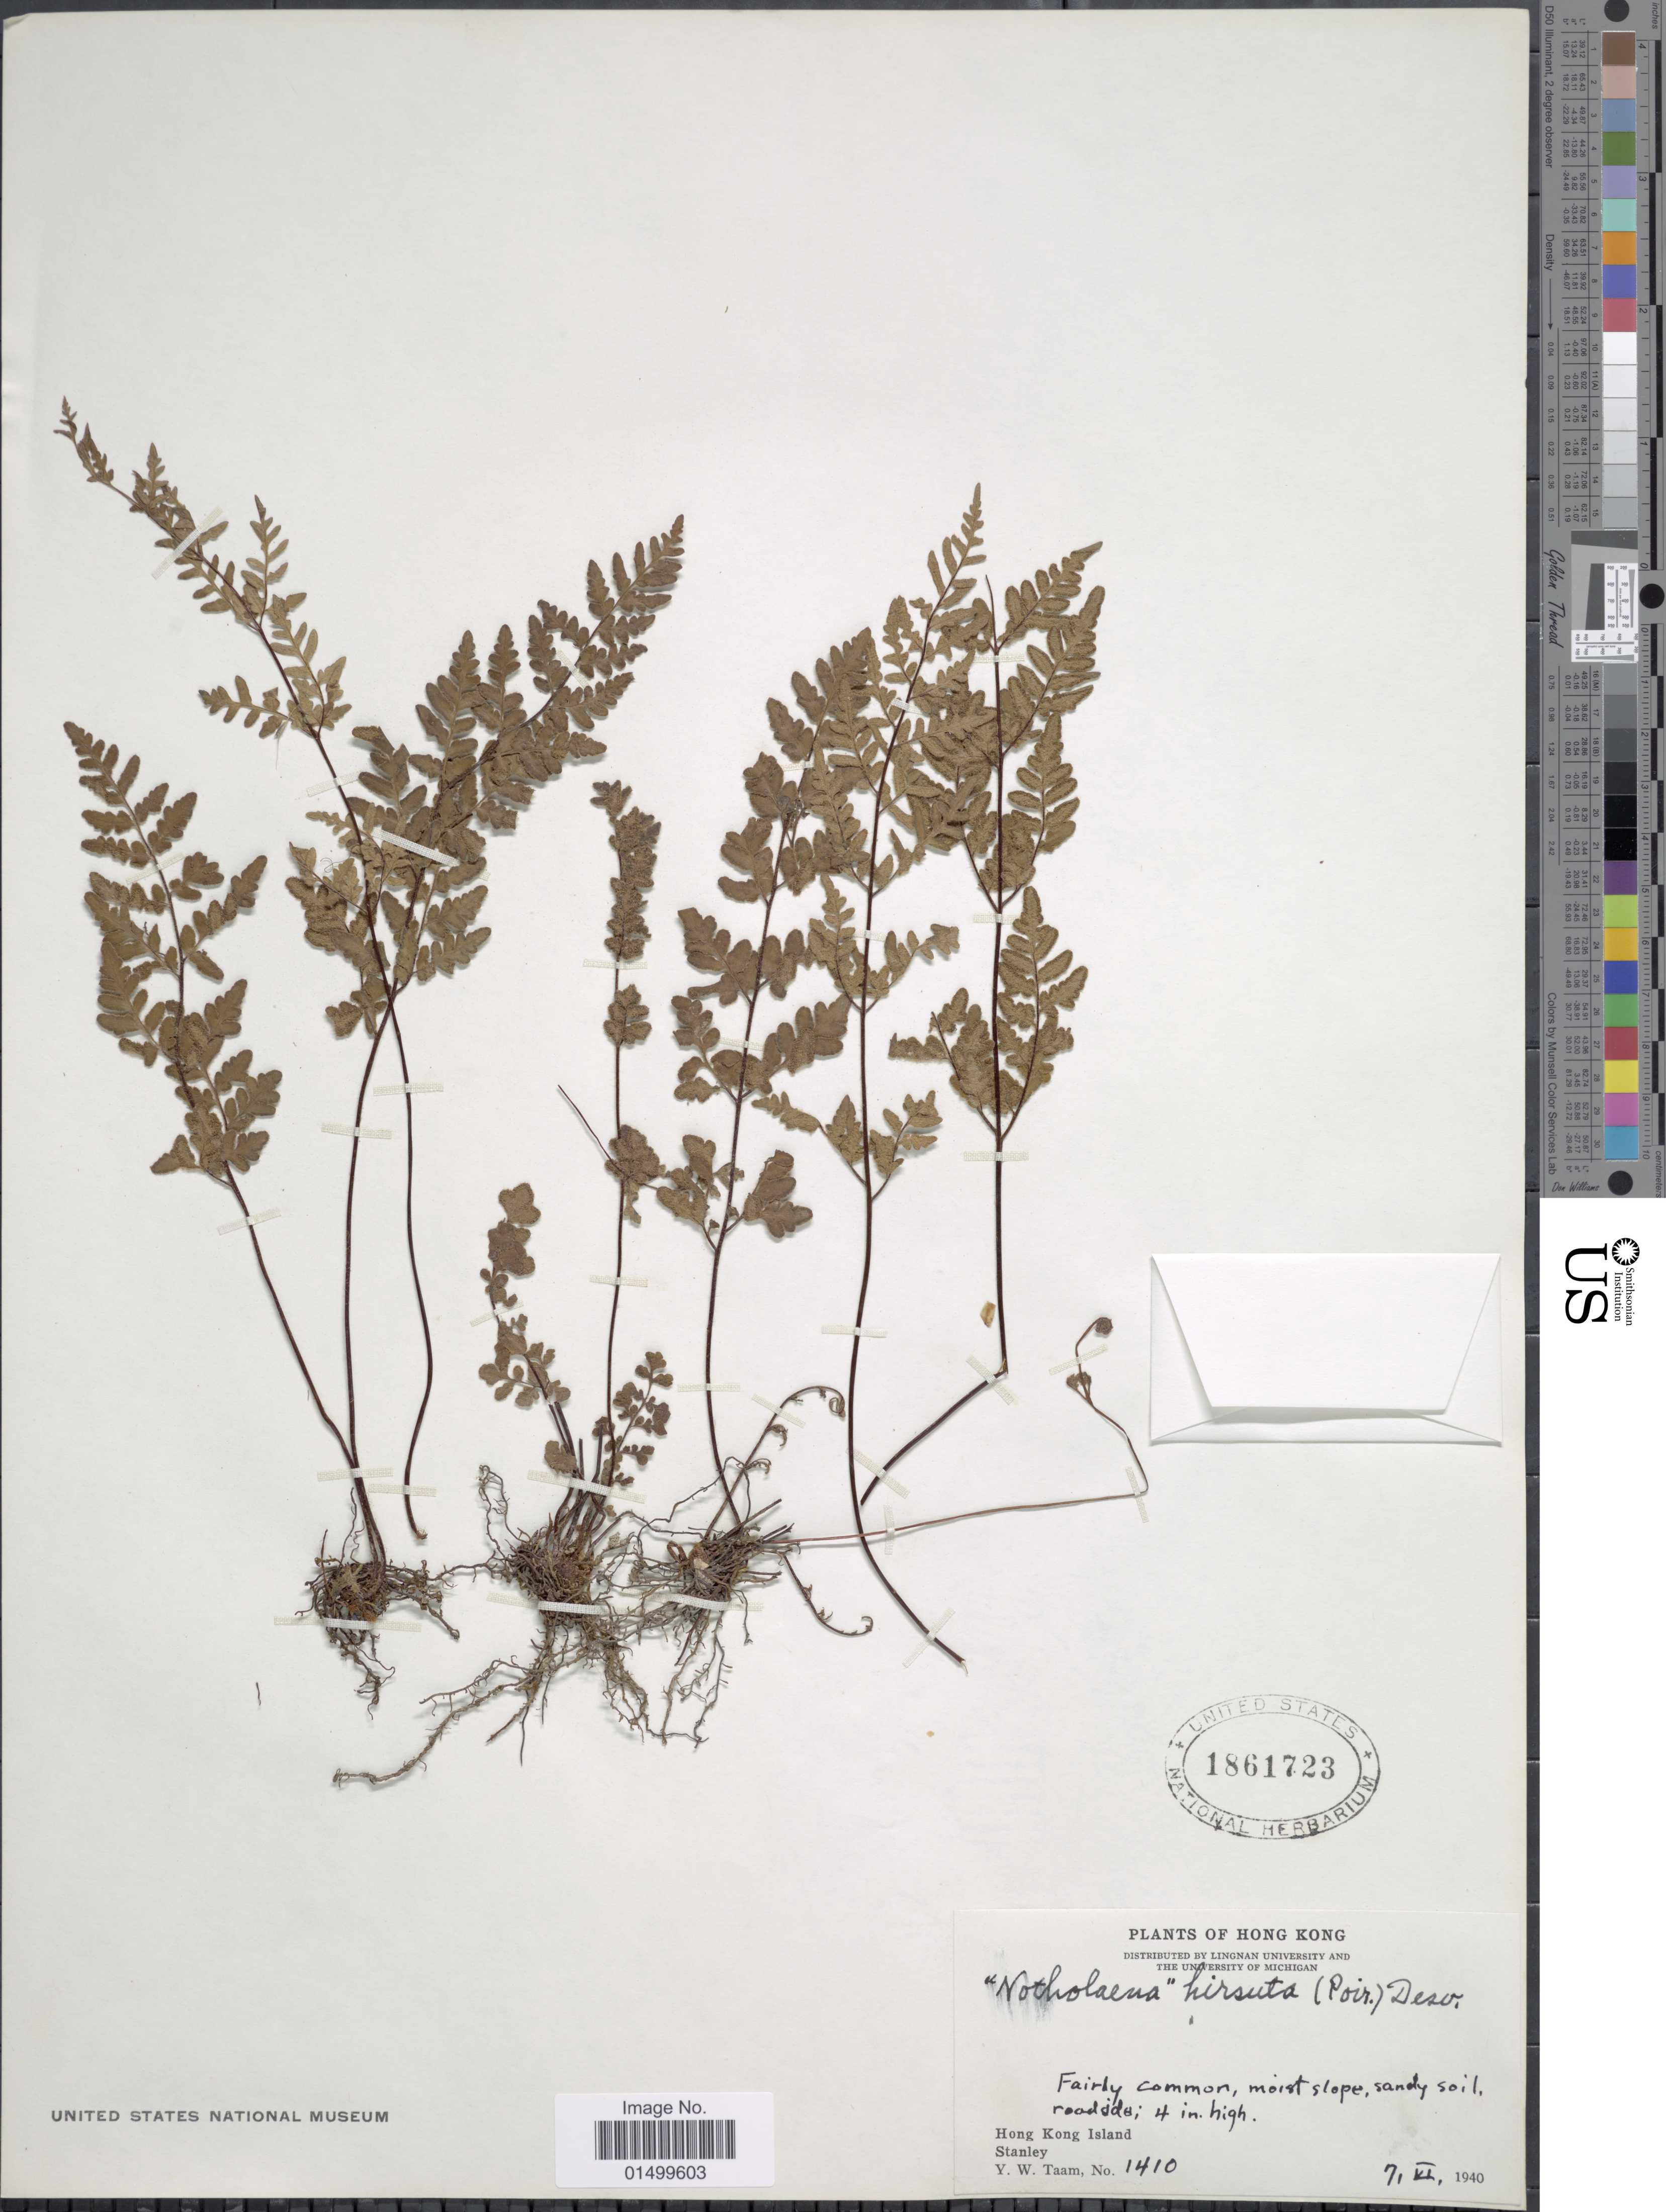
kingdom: Plantae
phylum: Tracheophyta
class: Polypodiopsida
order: Polypodiales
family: Pteridaceae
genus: Cheilanthes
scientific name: Cheilanthes nudiuscula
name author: (R. Br.) T. Moore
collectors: Y. W. Taam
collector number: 1410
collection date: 1940-06-07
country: China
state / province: Hong Kong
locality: Hong Kong Island. Stanley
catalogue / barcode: US 1861723